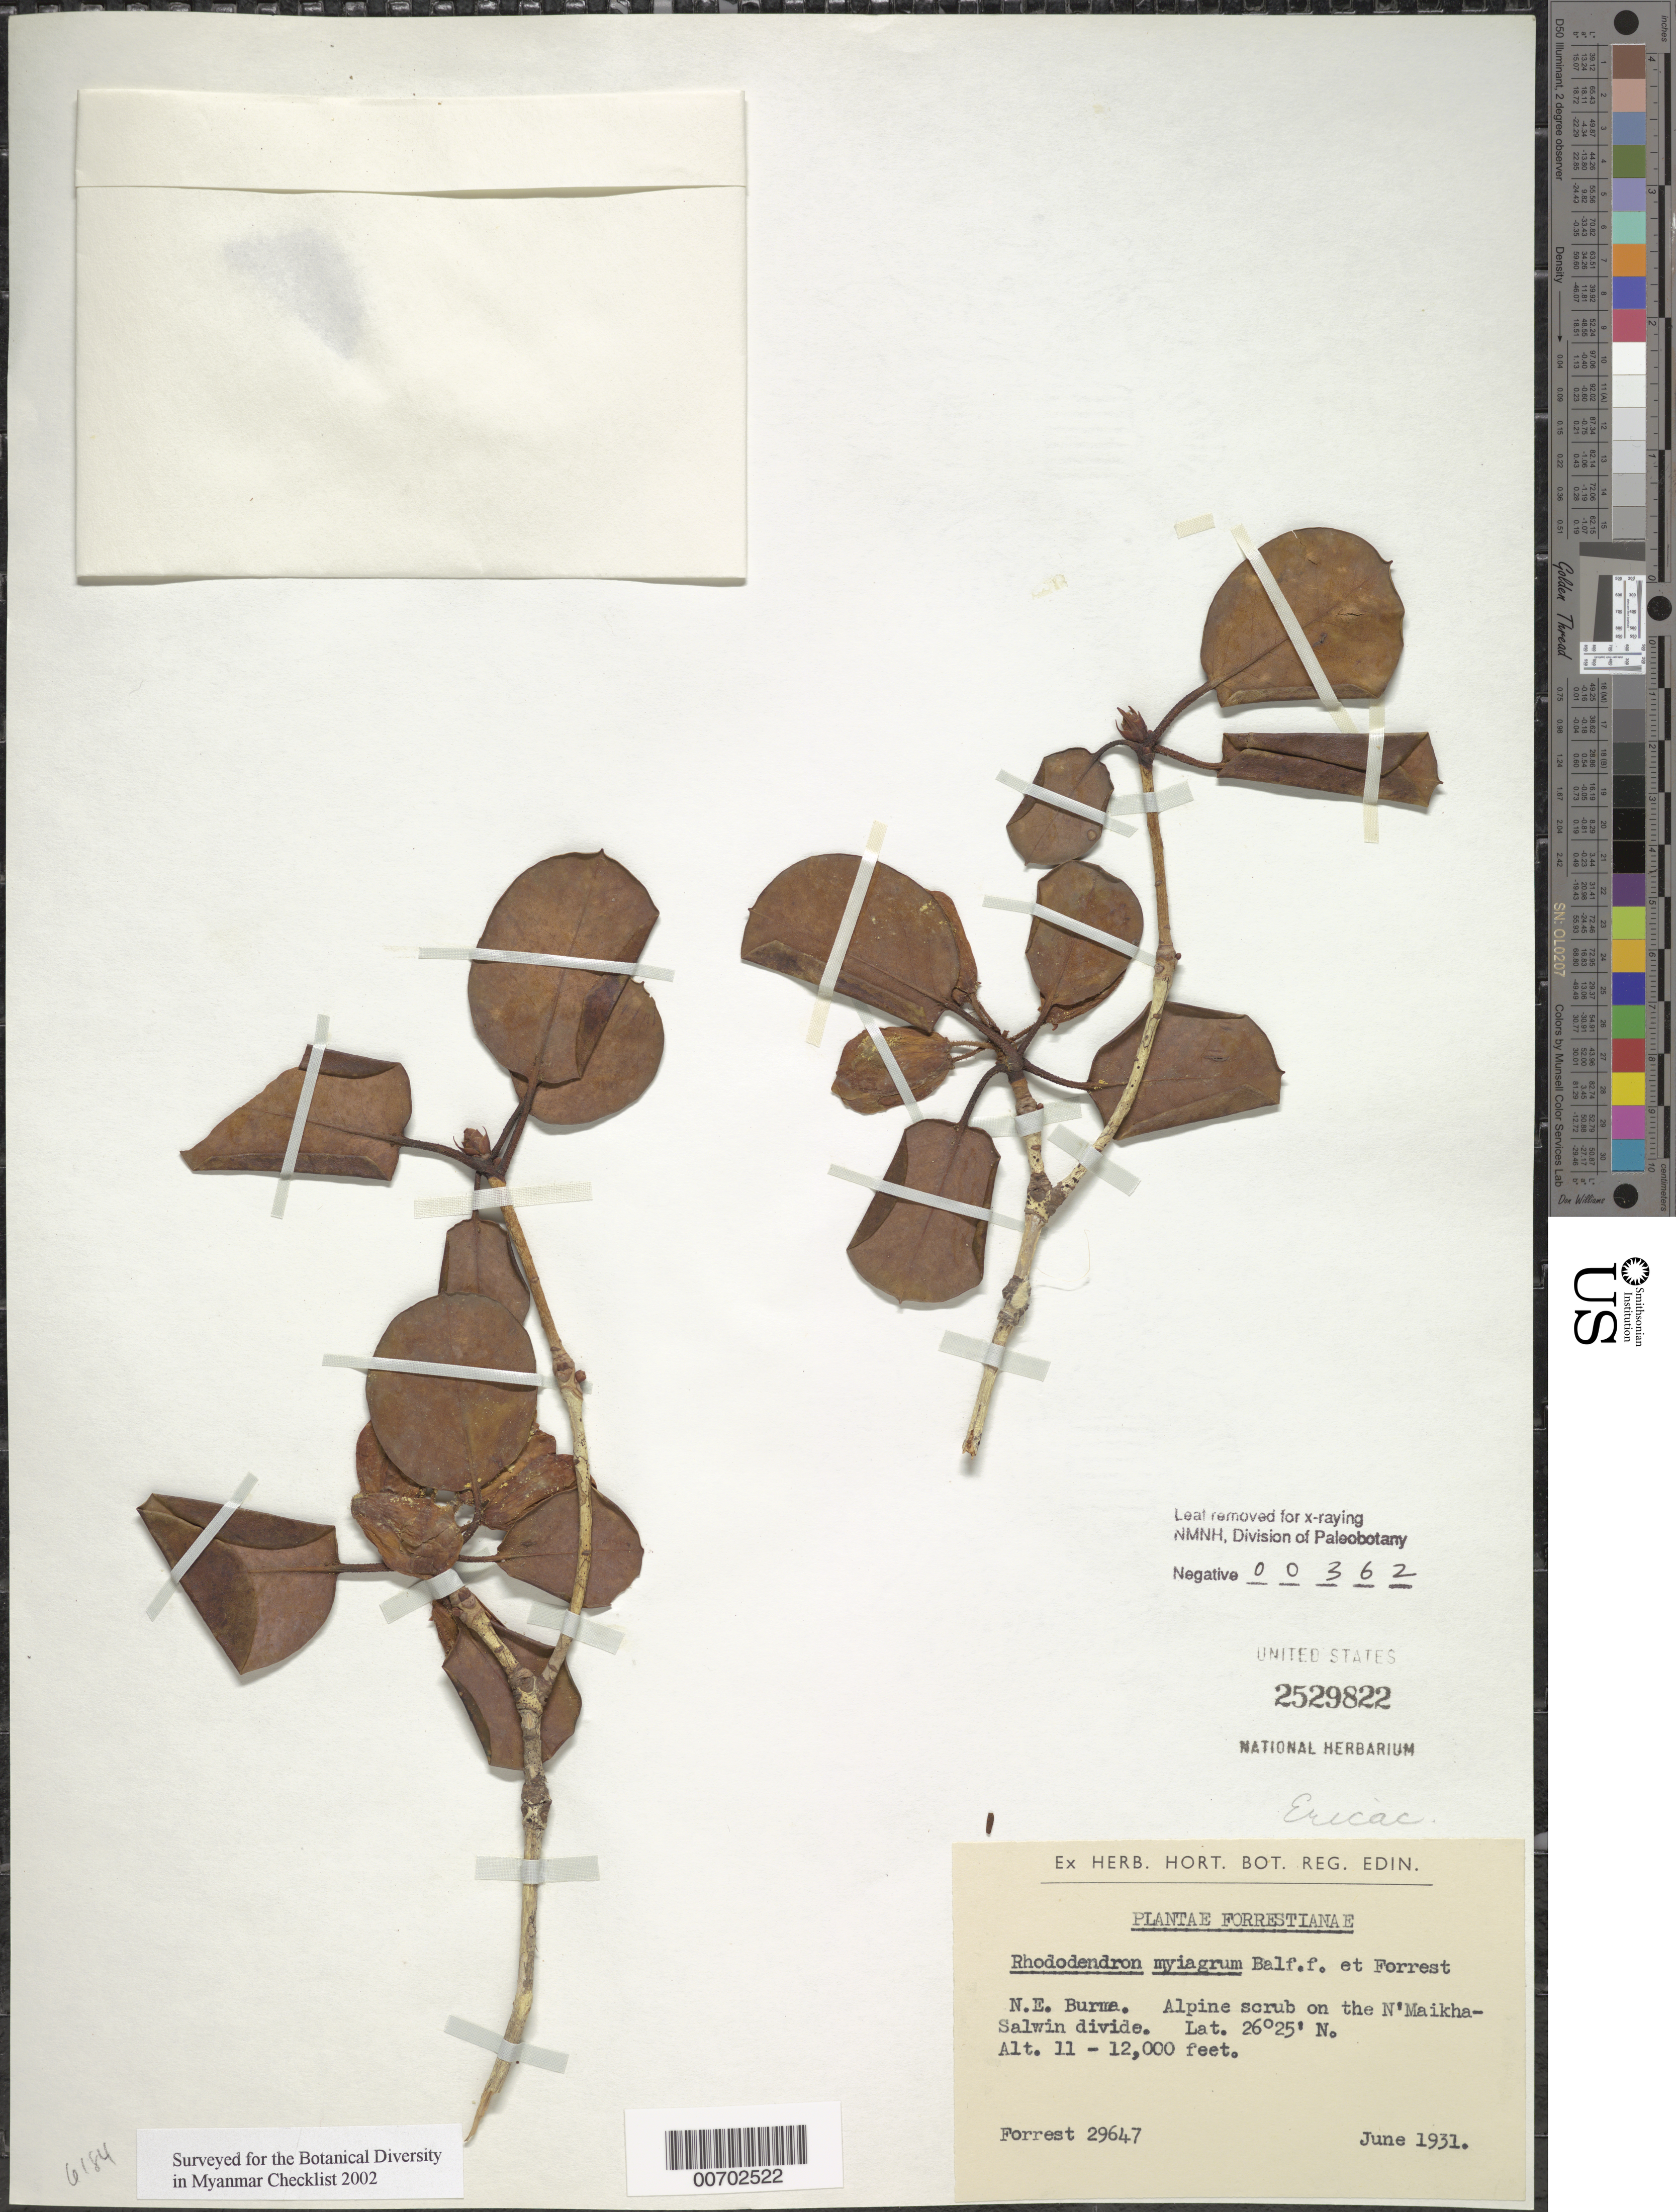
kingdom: Plantae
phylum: Tracheophyta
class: Magnoliopsida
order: Ericales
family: Ericaceae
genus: Rhododendron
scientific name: Rhododendron myiagrum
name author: Balf. f. & Forrest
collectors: G. Forrest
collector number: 29647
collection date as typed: Jun 1931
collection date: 1931-06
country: Myanmar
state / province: Kachin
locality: N'Maikha-Salwin Divide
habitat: Alpine scrub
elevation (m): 3353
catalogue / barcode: US 2529822